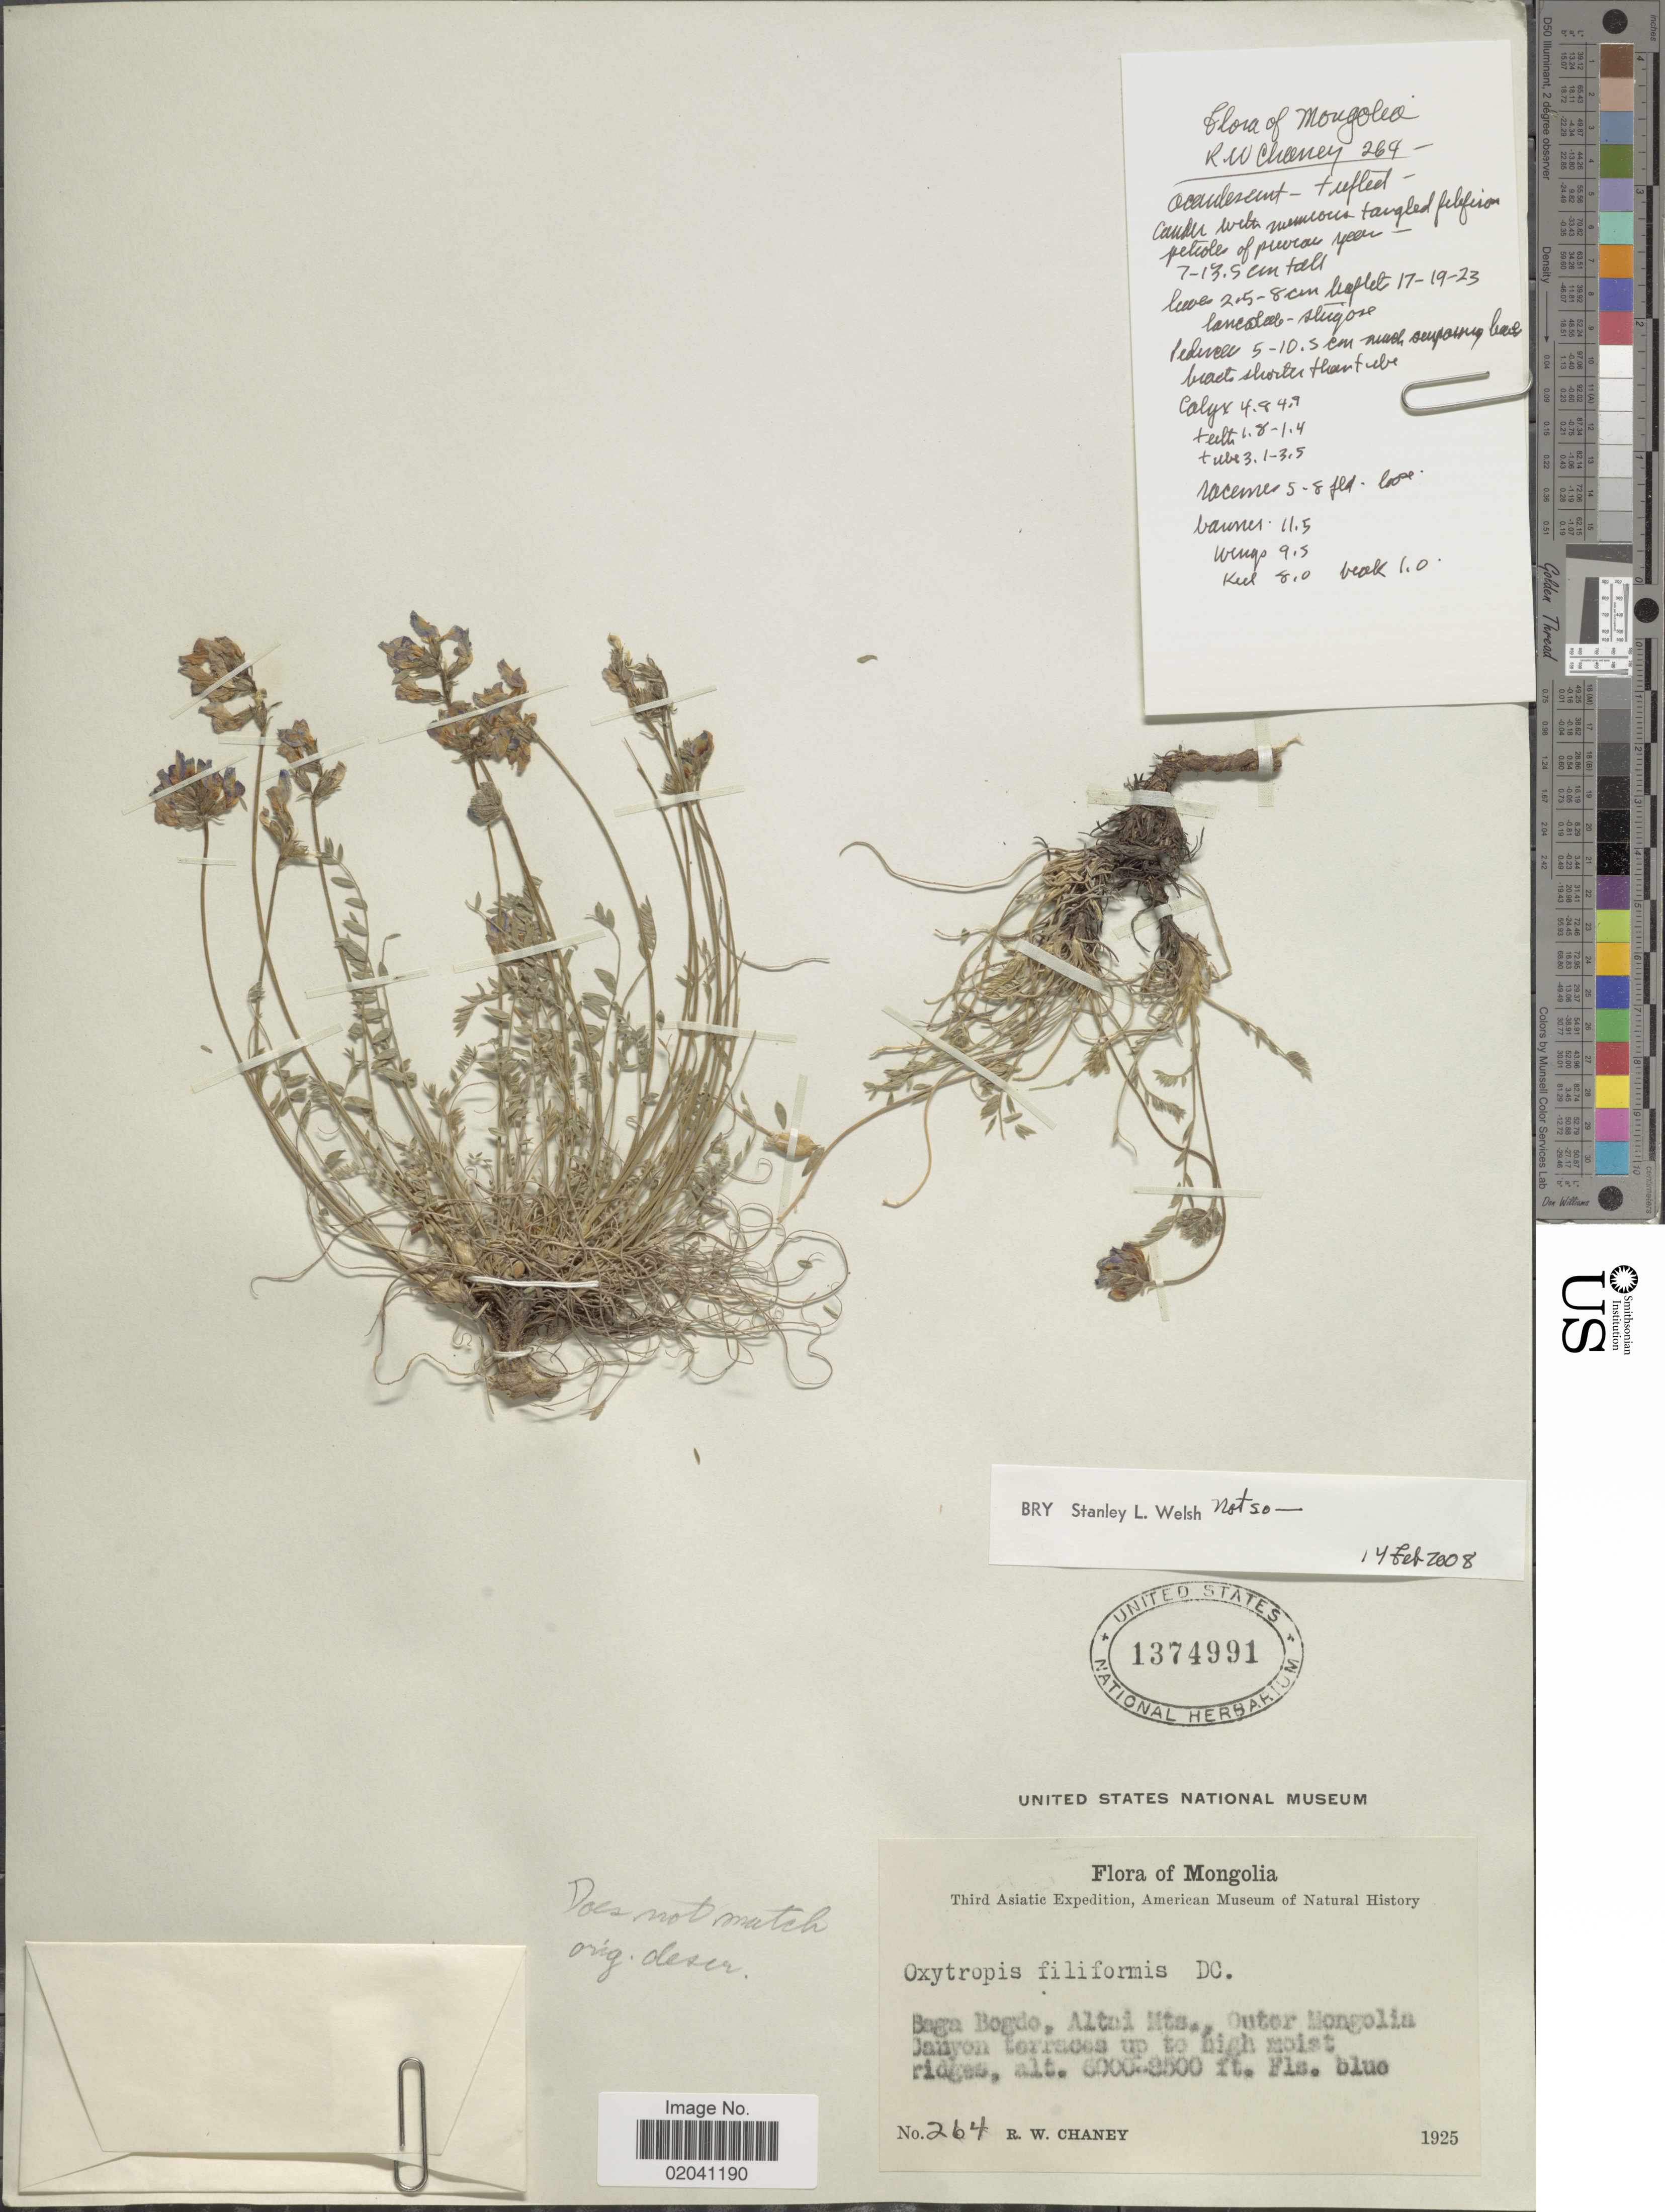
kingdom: Plantae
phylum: Tracheophyta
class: Magnoliopsida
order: Fabales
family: Fabaceae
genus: Oxytropis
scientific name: Oxytropis sp.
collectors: R. Chaney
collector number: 264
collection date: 1925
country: Mongolia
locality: Baga Bogdo, Altai Mts., Outer Mongolia. Canyon Cerraces up to high moist ridges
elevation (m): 1524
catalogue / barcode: US 1374991